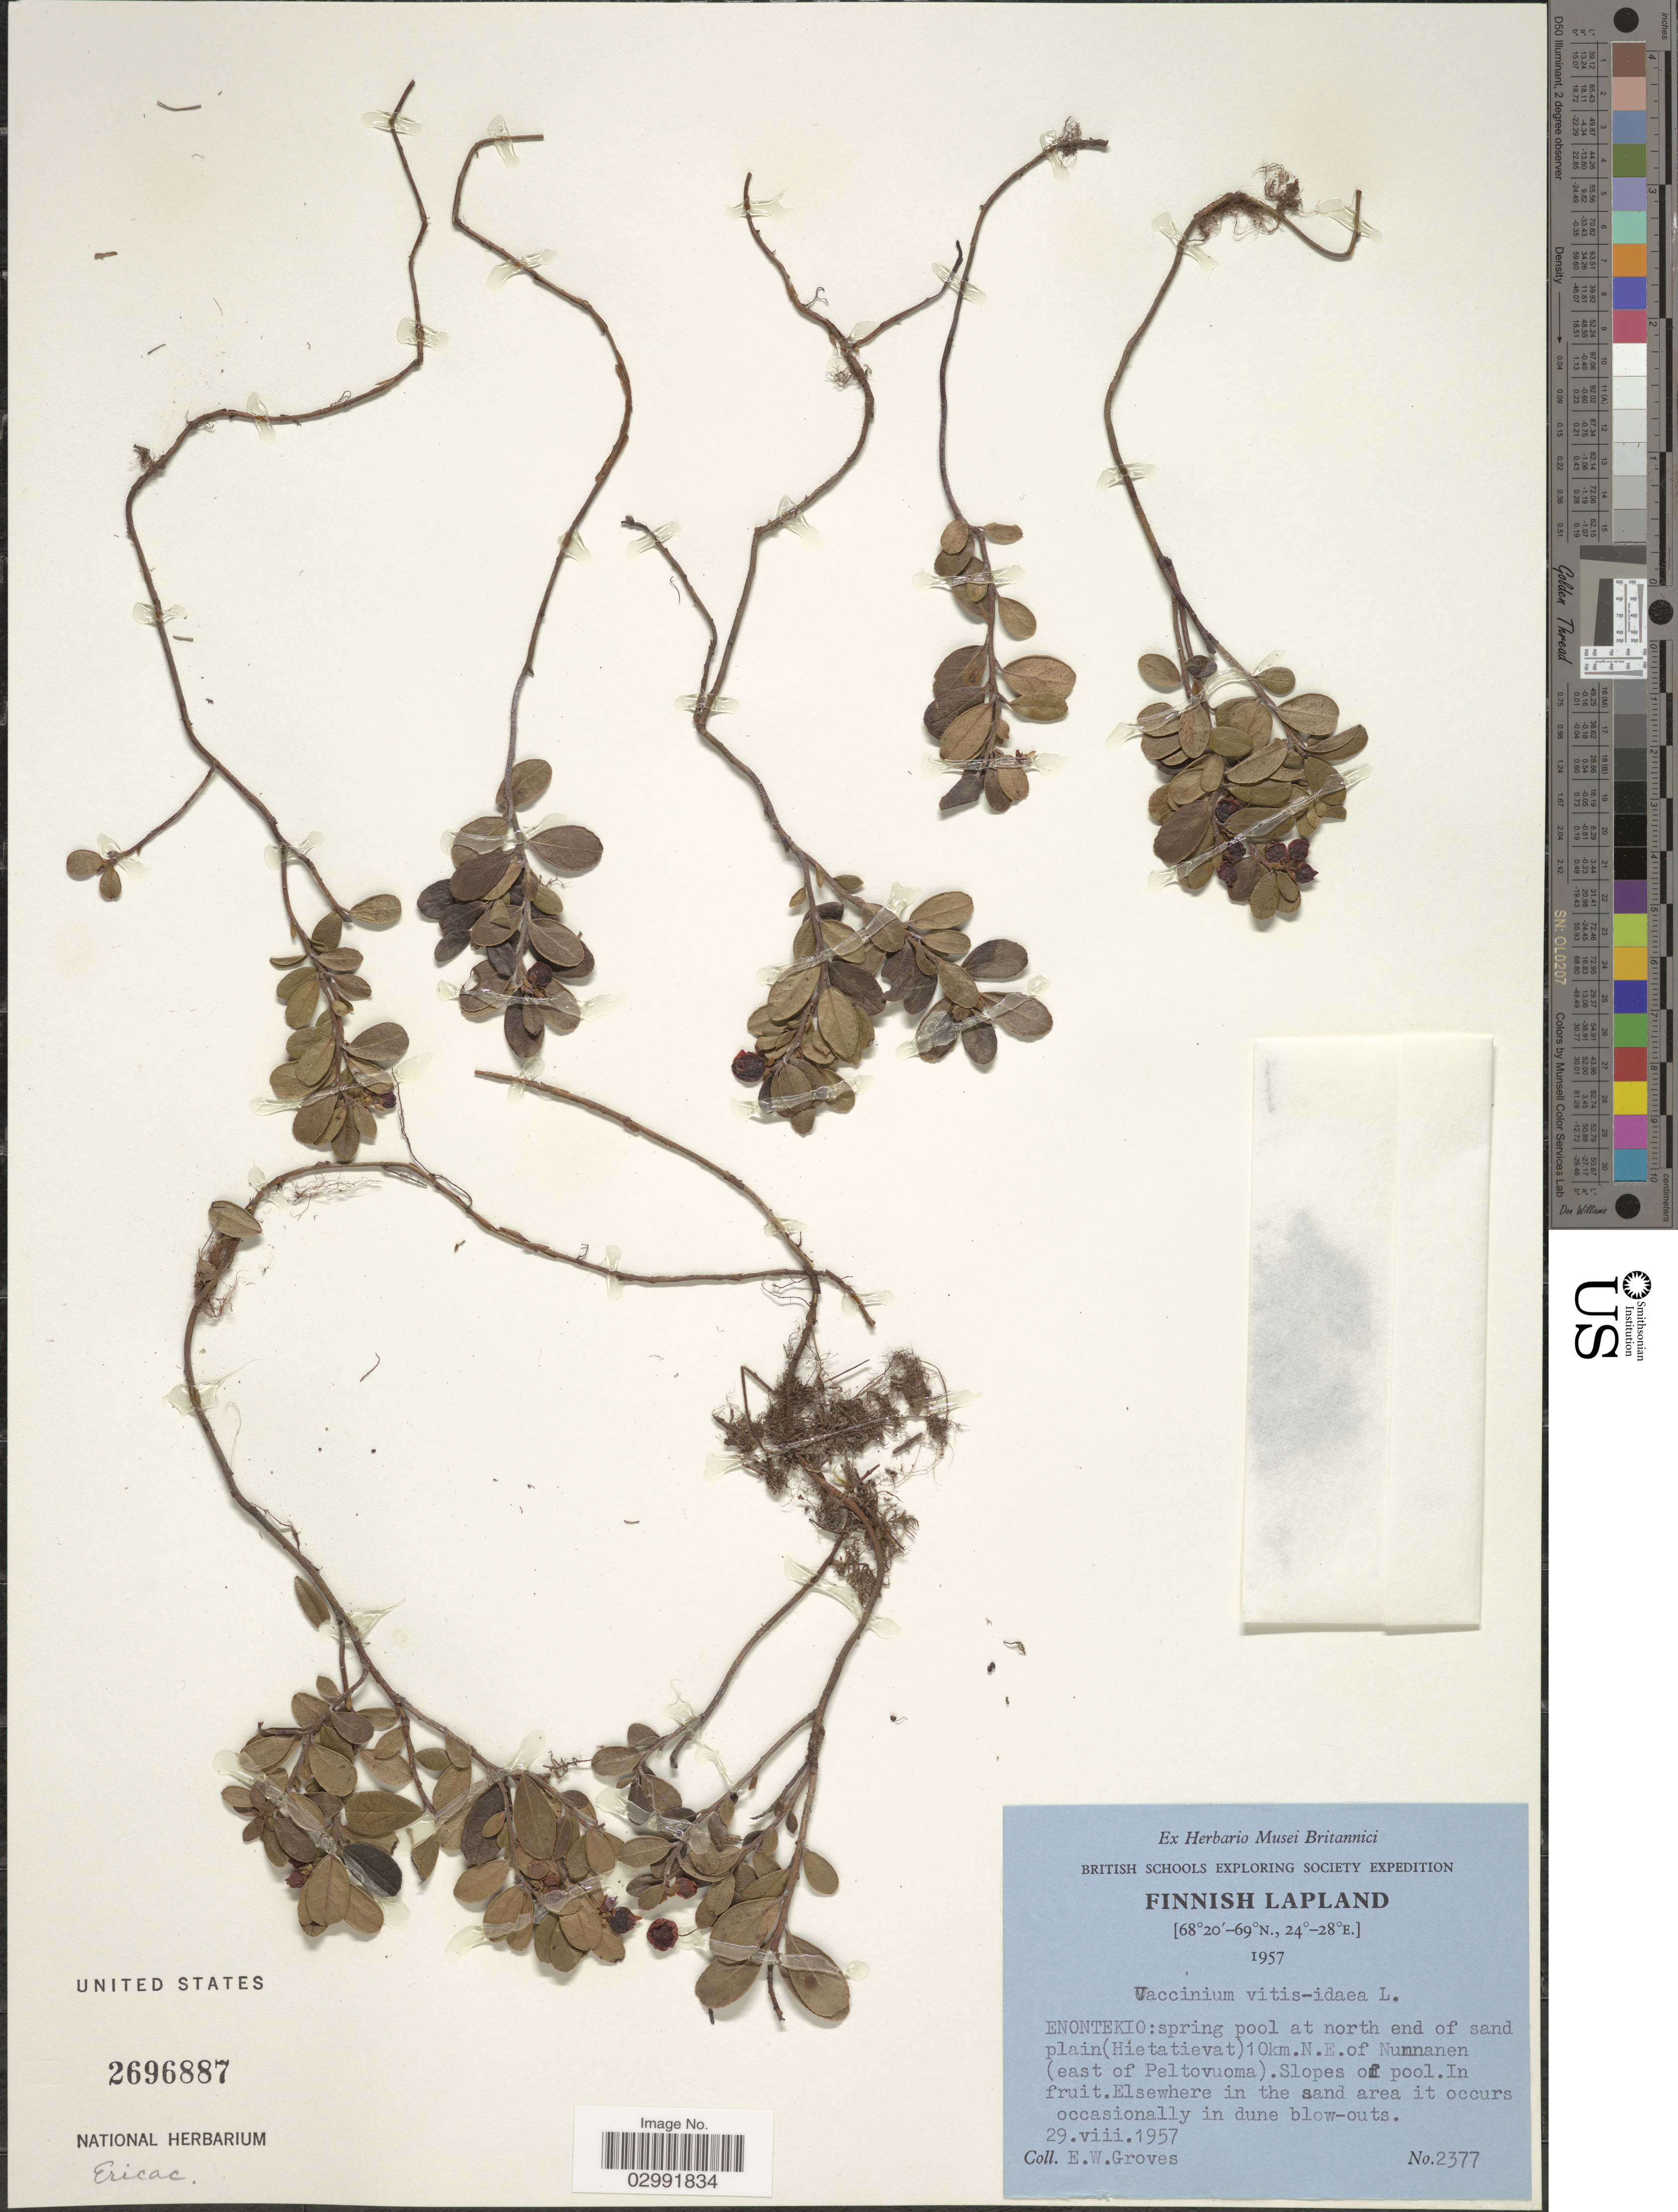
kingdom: Plantae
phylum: Tracheophyta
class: Magnoliopsida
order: Ericales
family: Ericaceae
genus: Vaccinium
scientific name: Vaccinium vitis-idaea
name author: L.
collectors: E. Groves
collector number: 2377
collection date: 1957-08-29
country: Finland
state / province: Lappi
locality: Finnish Lapland. Enontekio: spring pool at north end of sand plain (Hietatievat) 10km. N.E. of Nunnanen (east of Peltovuoma).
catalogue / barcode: US 2696887